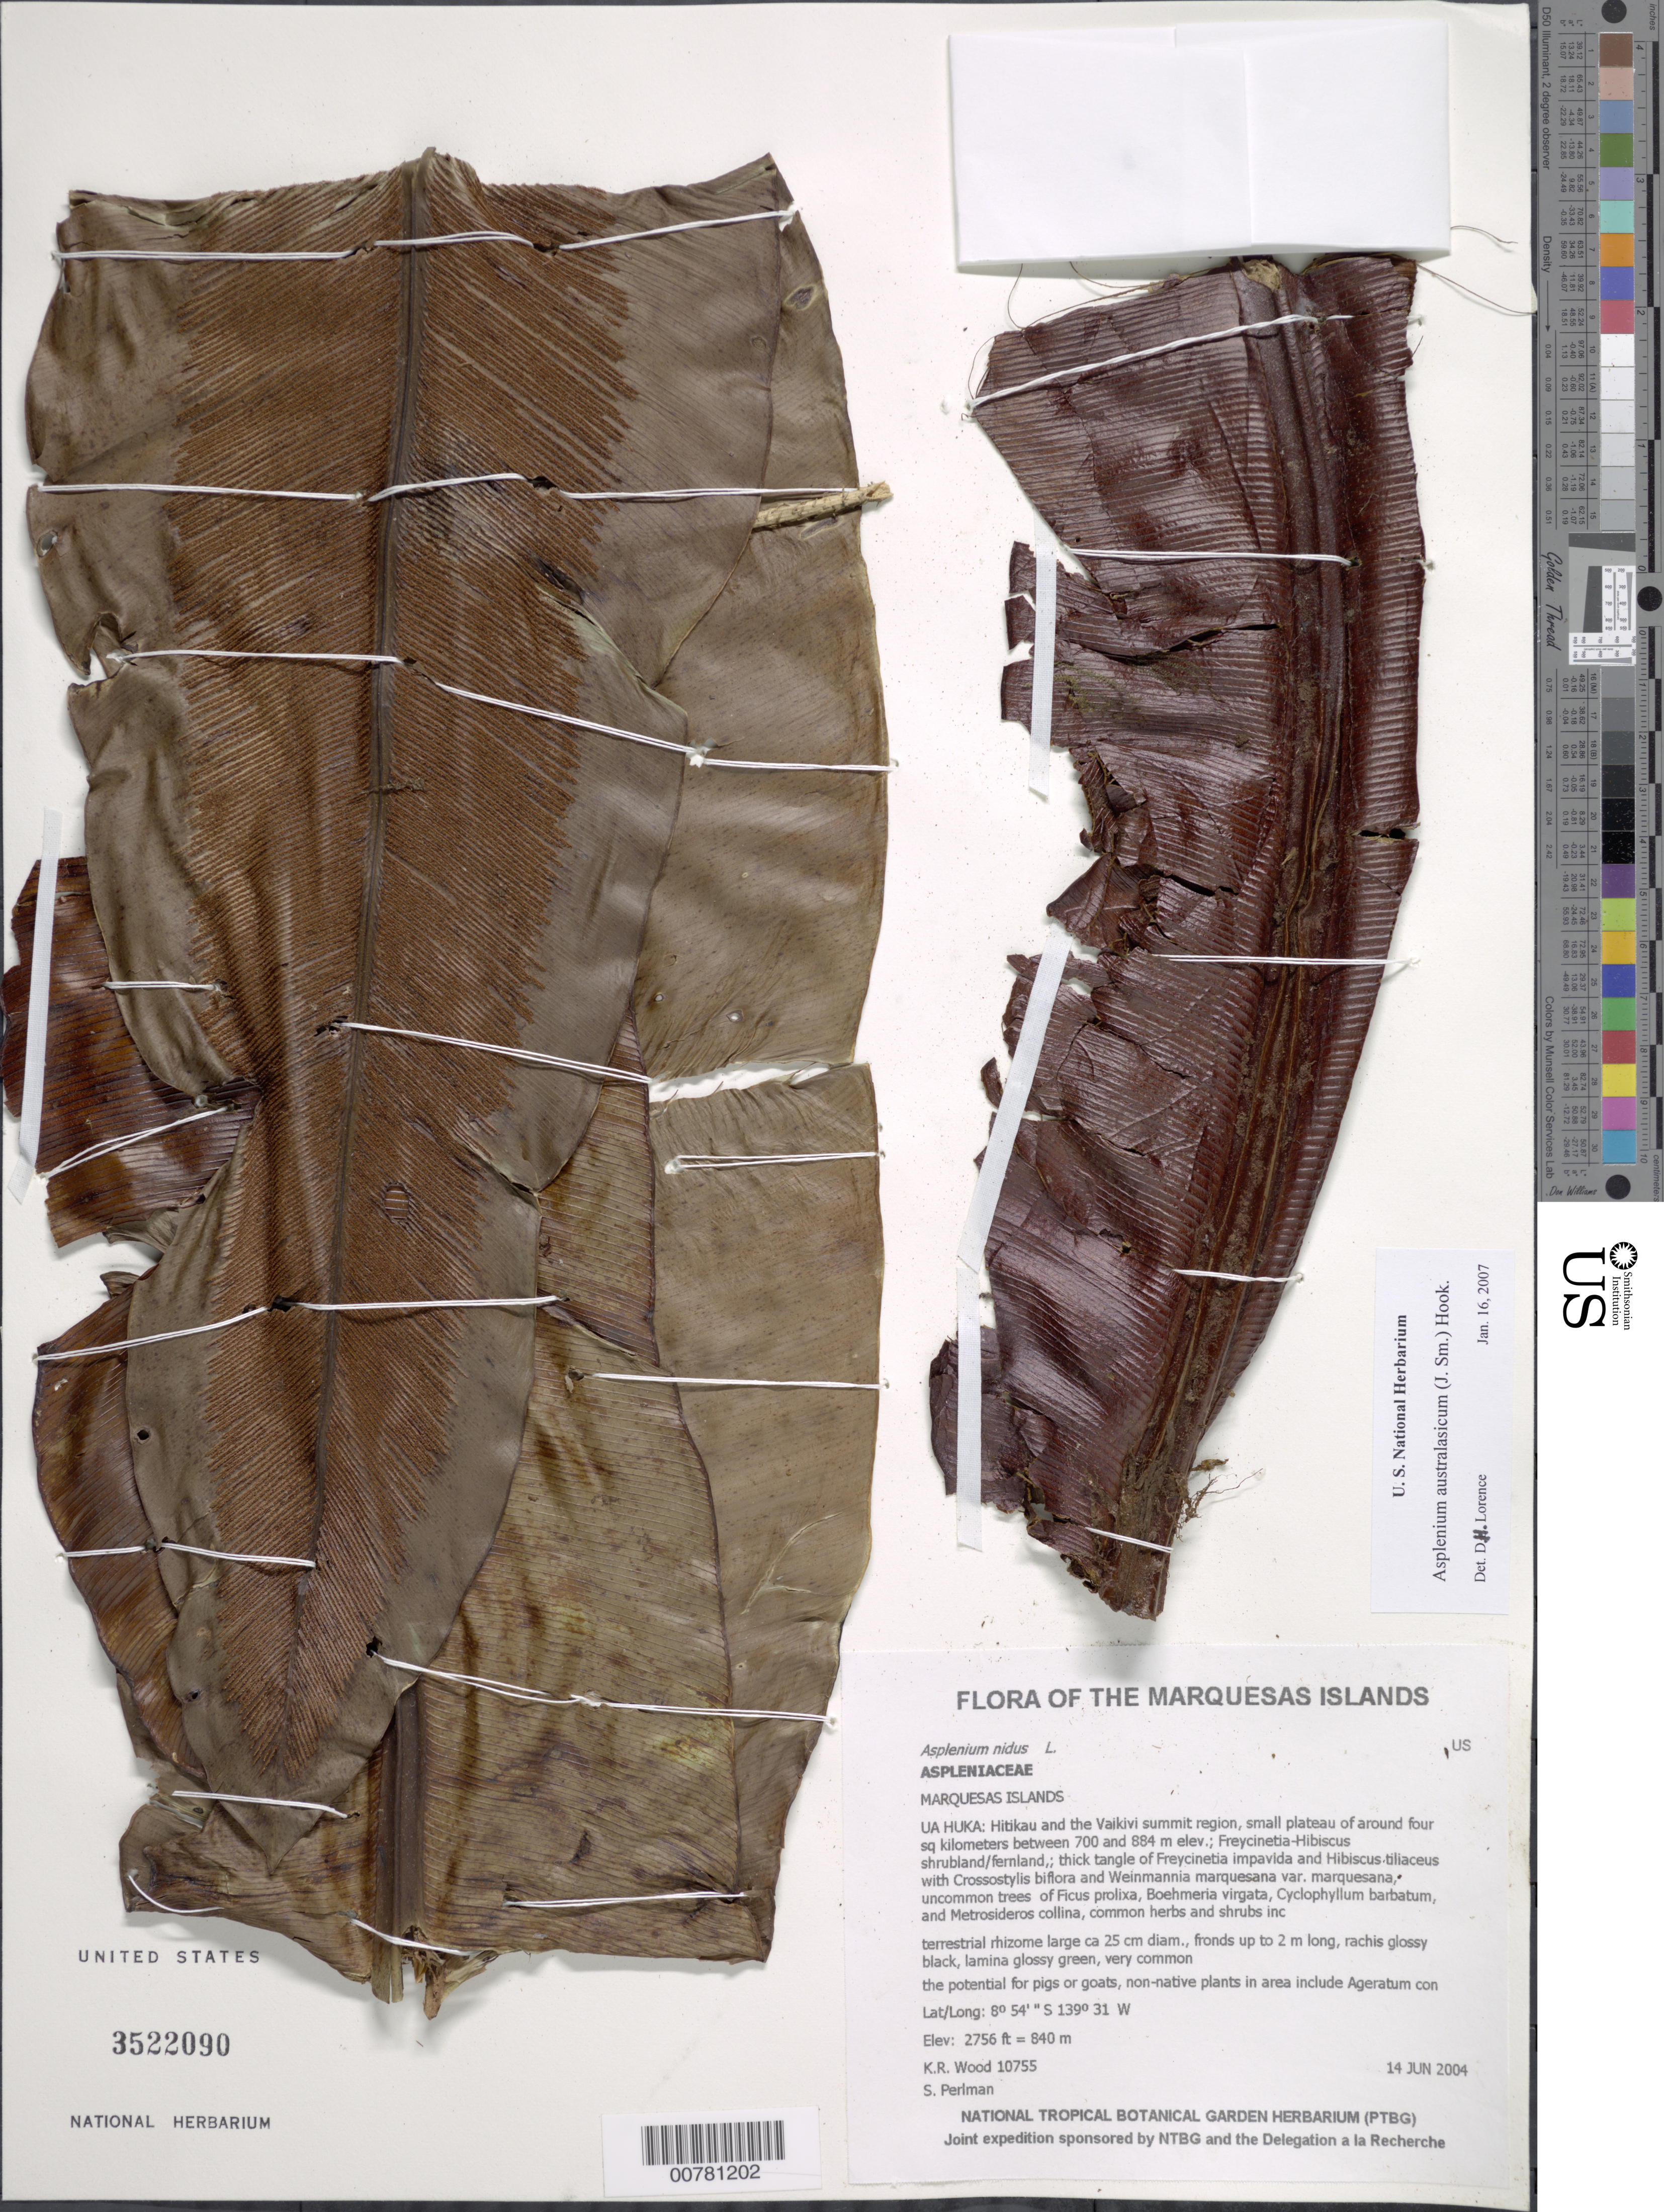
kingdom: Plantae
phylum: Tracheophyta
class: Polypodiopsida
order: Polypodiales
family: Aspleniaceae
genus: Asplenium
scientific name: Asplenium australasicum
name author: (Sm.) Hook.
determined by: Lorence, David H., (PTBG), National Tropical Botanical Garden (UNITED STATES)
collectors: K. R. Wood & S. P. Perlman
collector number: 10755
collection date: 2004-06-14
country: French Polynesia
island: Ua Huka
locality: Hitikau and the Vaikivi summit region, small plateau of around four sq kilometers between 700 and 884 m elev.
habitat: Freycinetia - Hibiscus shrubland/fernland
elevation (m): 840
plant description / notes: Potential for pigs or goats, non-native plants in area include Ageratum conyzoides, Cordyline fruticosa, Dioscorea pentaphylla, and Zingiber zerumbet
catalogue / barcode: US 3522090